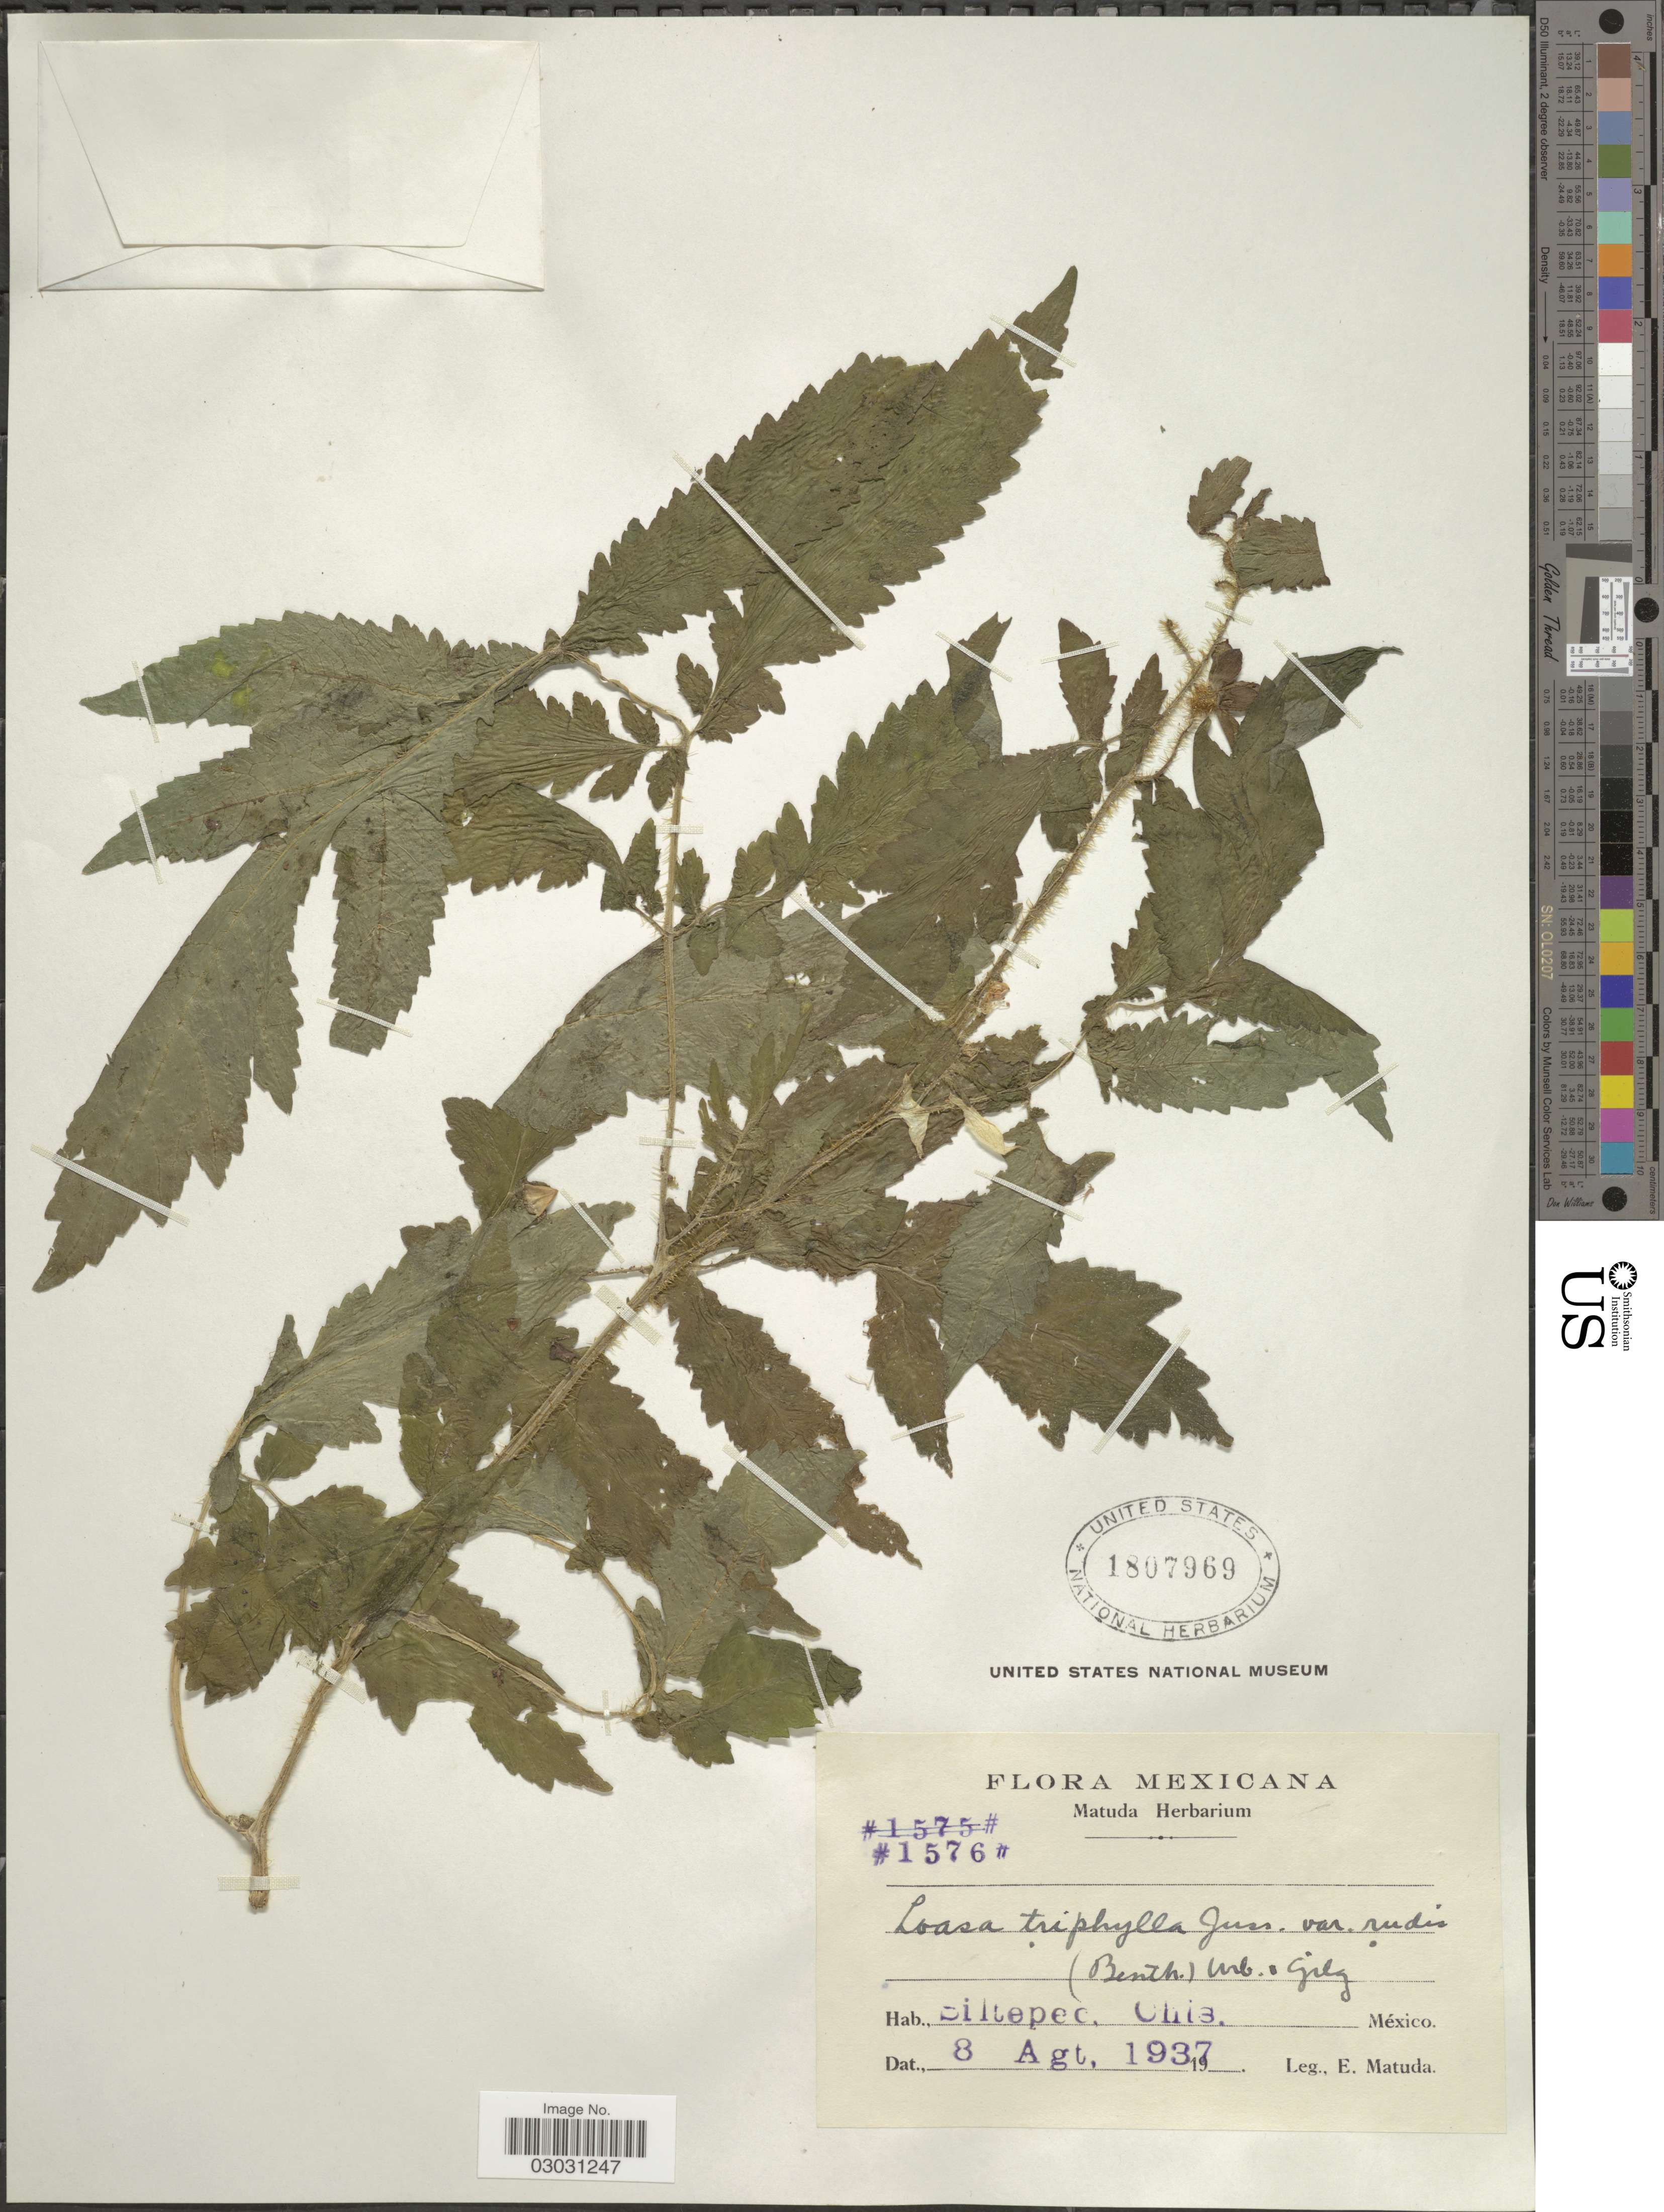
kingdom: Plantae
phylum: Tracheophyta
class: Magnoliopsida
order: Cornales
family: Loasaceae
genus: Nasa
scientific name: Nasa triphylla subsp. rudis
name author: (Benth.) Weigend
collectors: E. Matuda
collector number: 1576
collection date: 1937-08-08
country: Mexico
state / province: Chiapas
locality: Siltepec.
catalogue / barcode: US 1807969